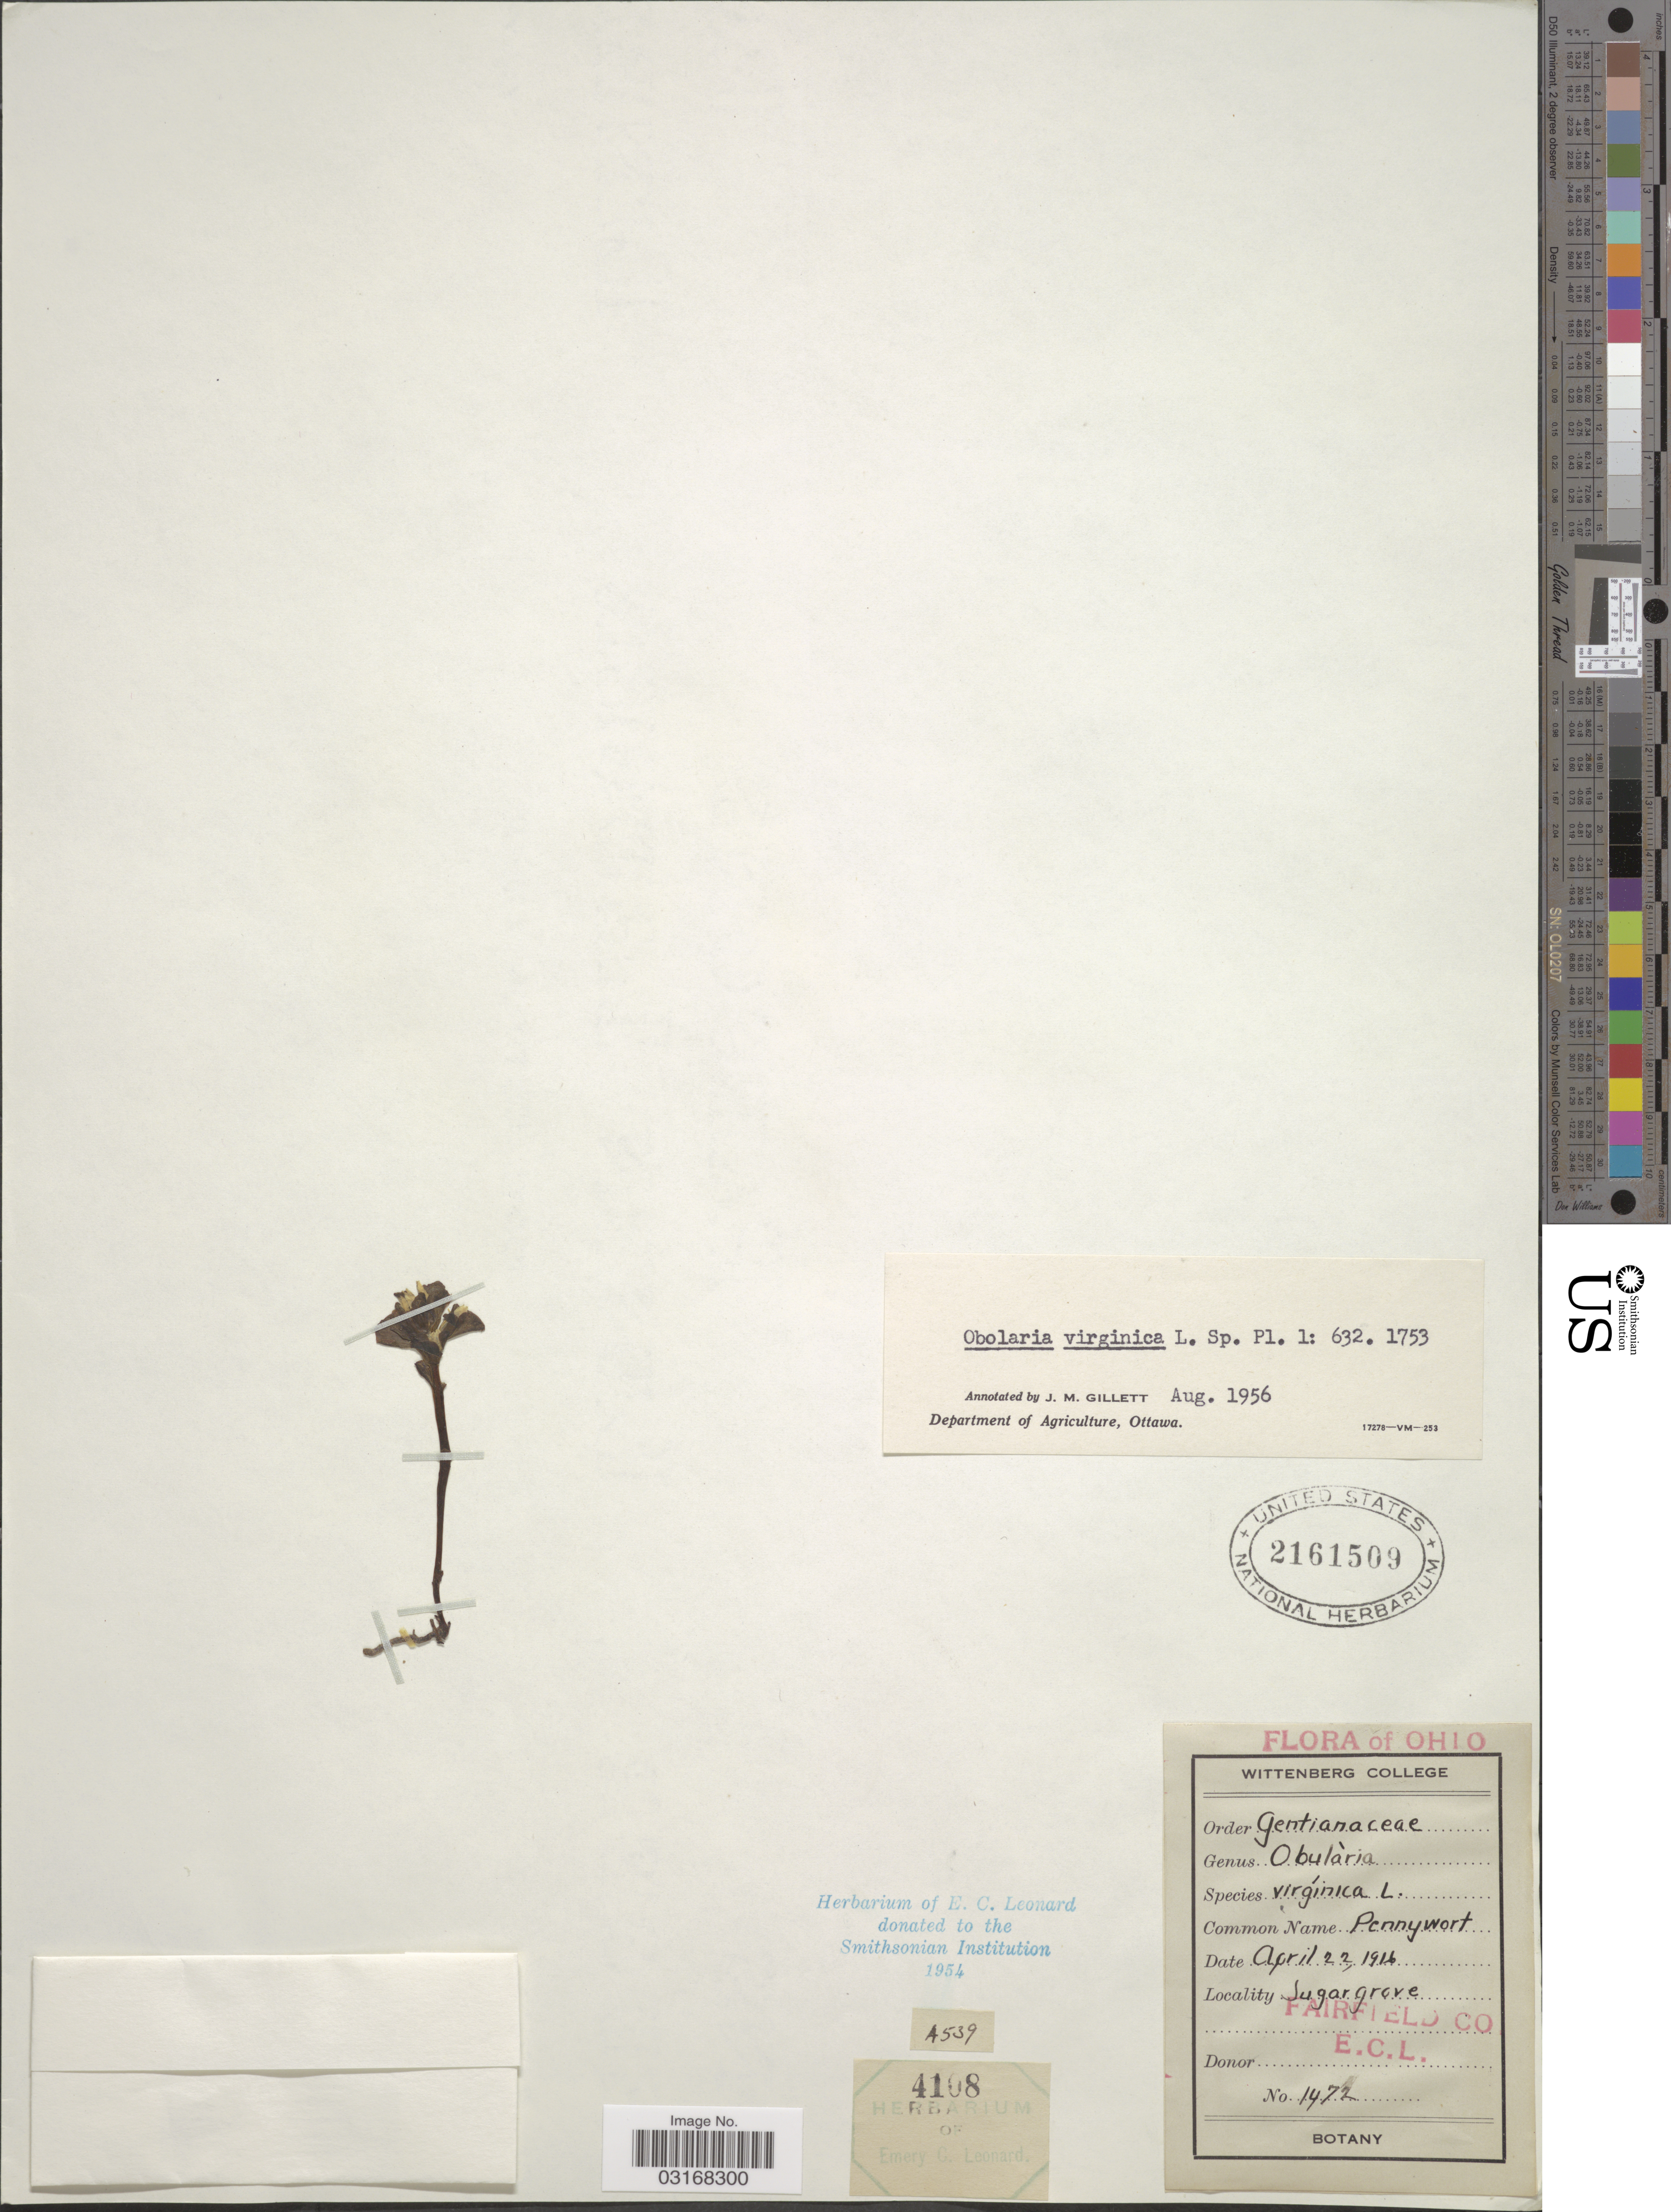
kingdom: Plantae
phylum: Tracheophyta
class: Magnoliopsida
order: Gentianales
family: Gentianaceae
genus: Obolaria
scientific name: Obolaria virginica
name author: L.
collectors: E. C. Leonard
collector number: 1472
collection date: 1916-04-22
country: United States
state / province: Ohio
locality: Sugar Grove. Fairfield Co.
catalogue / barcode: US 2161509